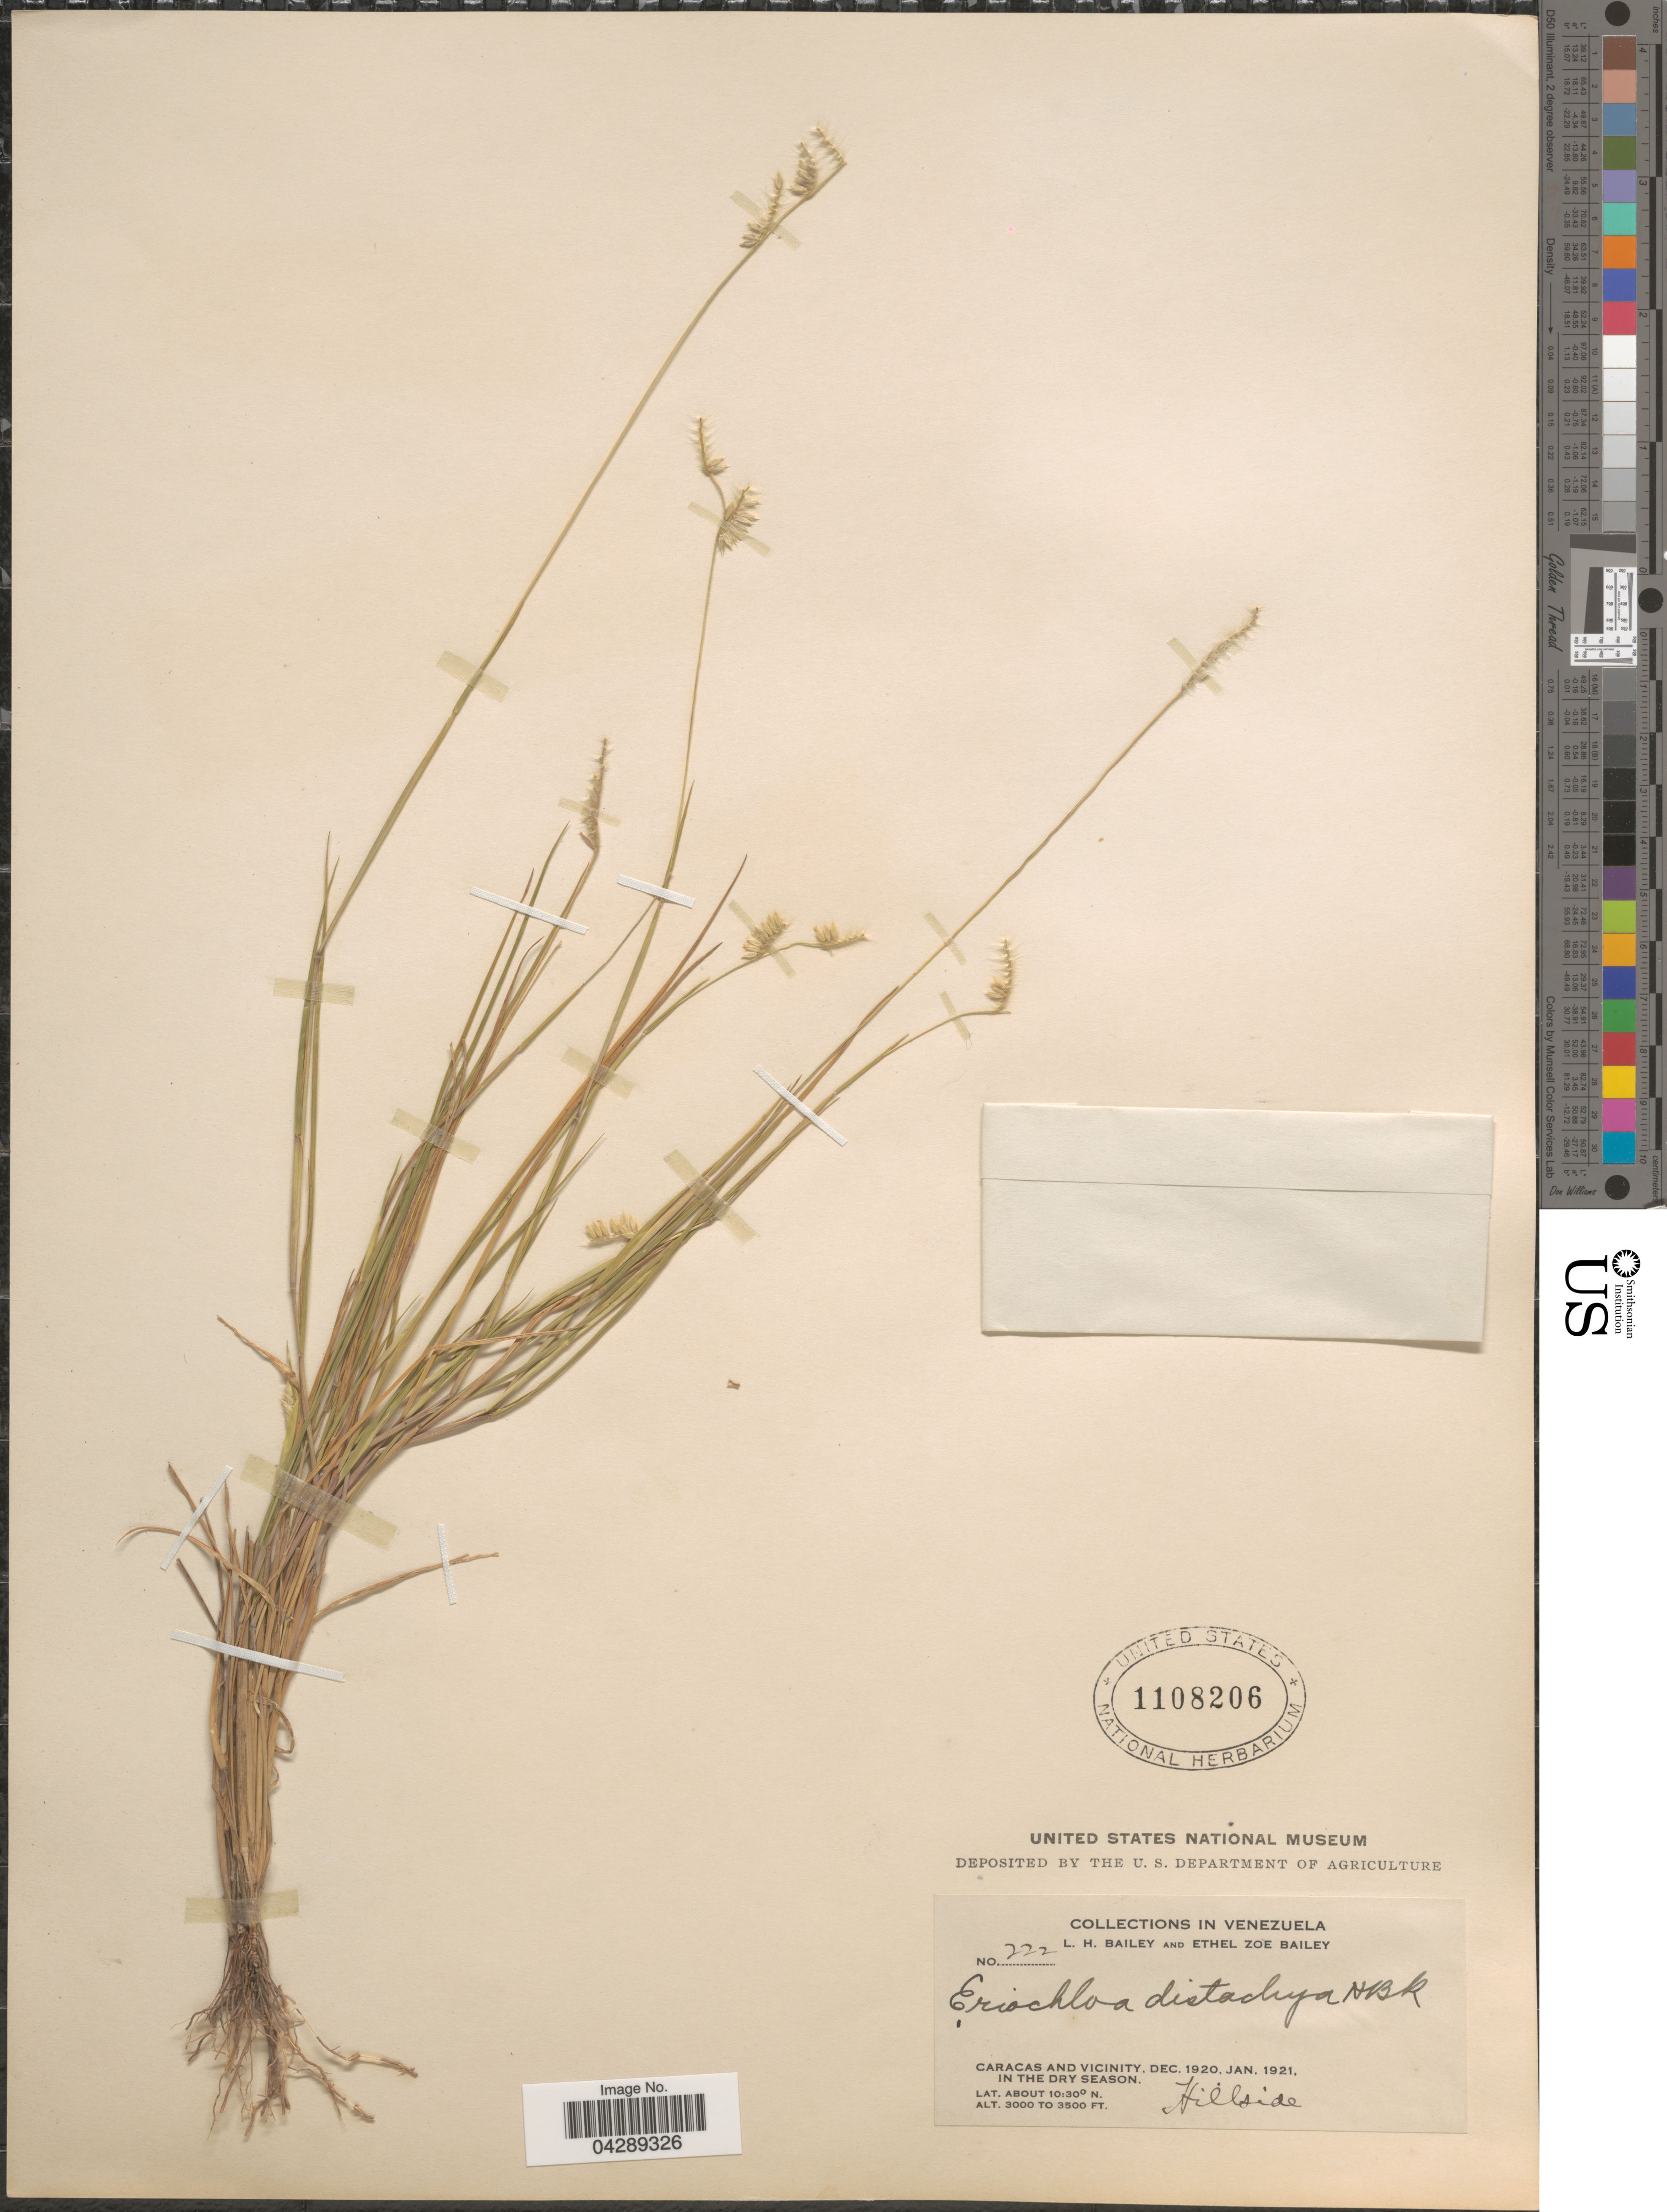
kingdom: Plantae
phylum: Tracheophyta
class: Liliopsida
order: Poales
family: Poaceae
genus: Eriochloa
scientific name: Eriochloa distachya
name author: Kunth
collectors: L. H. Bailey & E. Z. Bailey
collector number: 222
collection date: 1920-12/1921-01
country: Venezuela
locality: Caracas and vicinity, in the dry season.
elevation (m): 914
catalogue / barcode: US 1108206